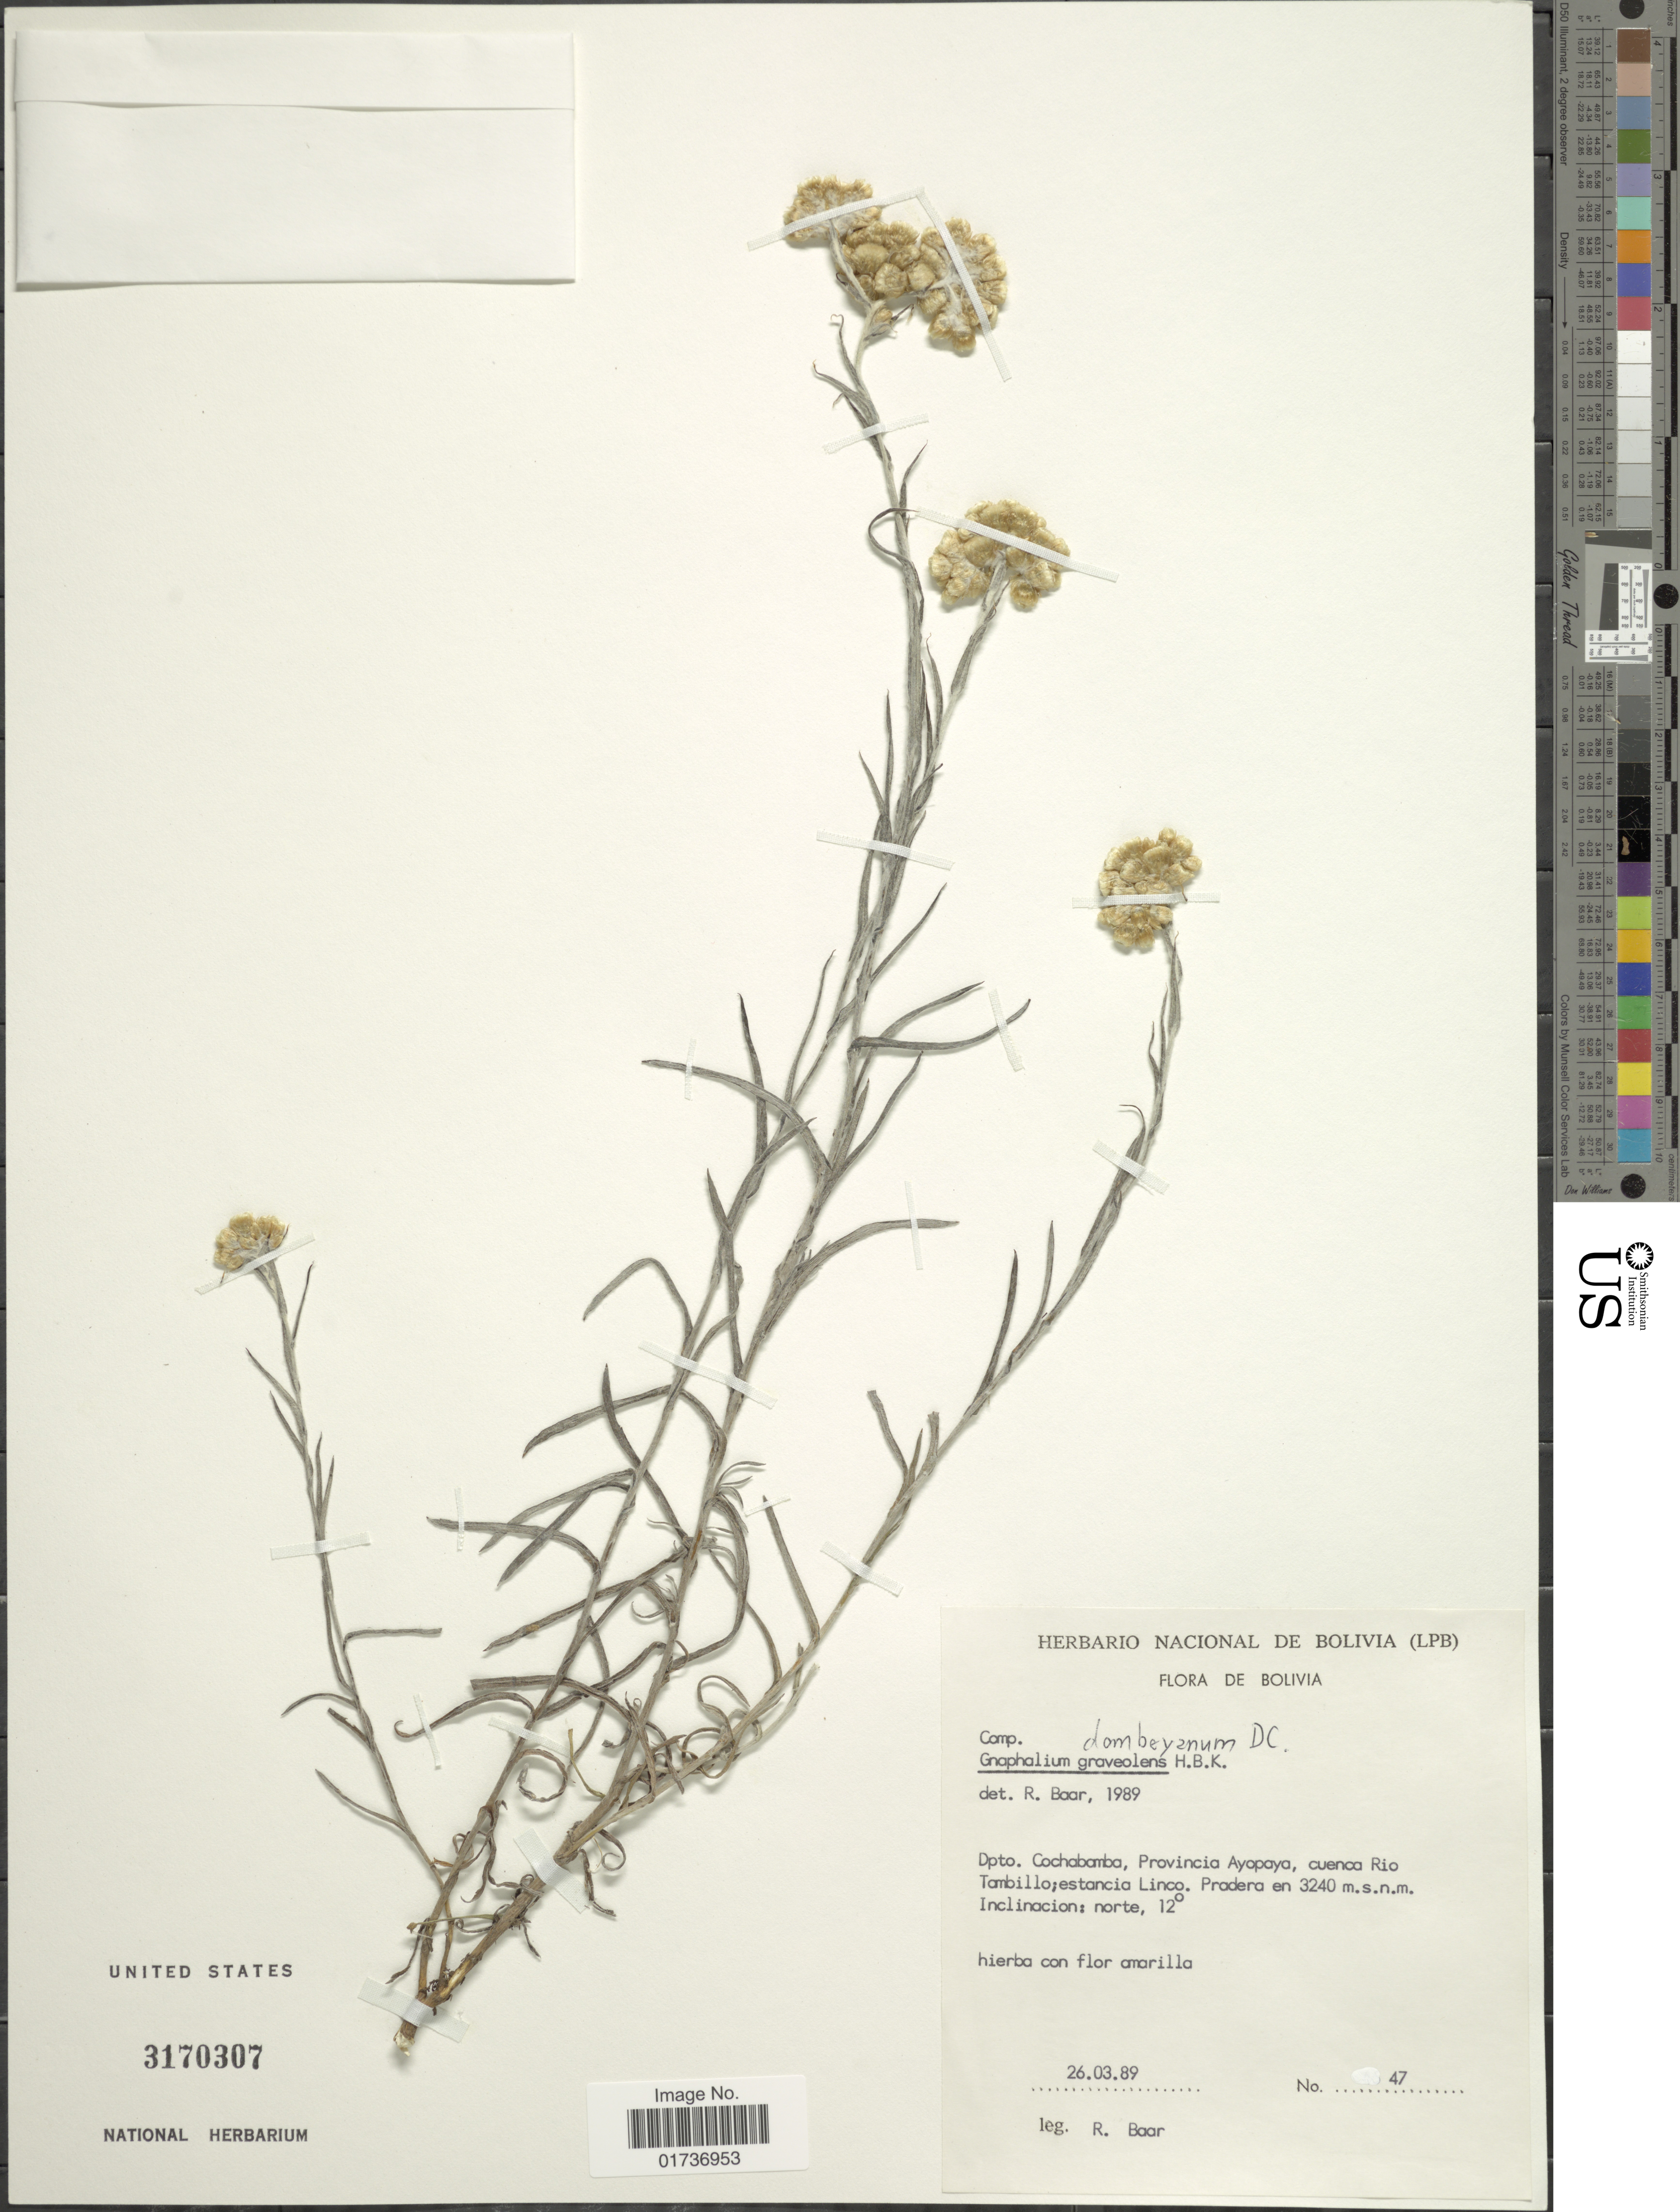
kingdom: Plantae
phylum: Tracheophyta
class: Magnoliopsida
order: Asterales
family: Asteraceae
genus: Gnaphalium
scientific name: Gnaphalium dombeyanum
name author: DC.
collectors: R. Baar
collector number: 47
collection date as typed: Transcribed d/m/y: 26/3/89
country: Bolivia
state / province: Cochabamba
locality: Dpto Cochabamba, Province Ayopaya, cuenca Rio Tambillo; estancia Linco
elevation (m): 3240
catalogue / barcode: US 3170307